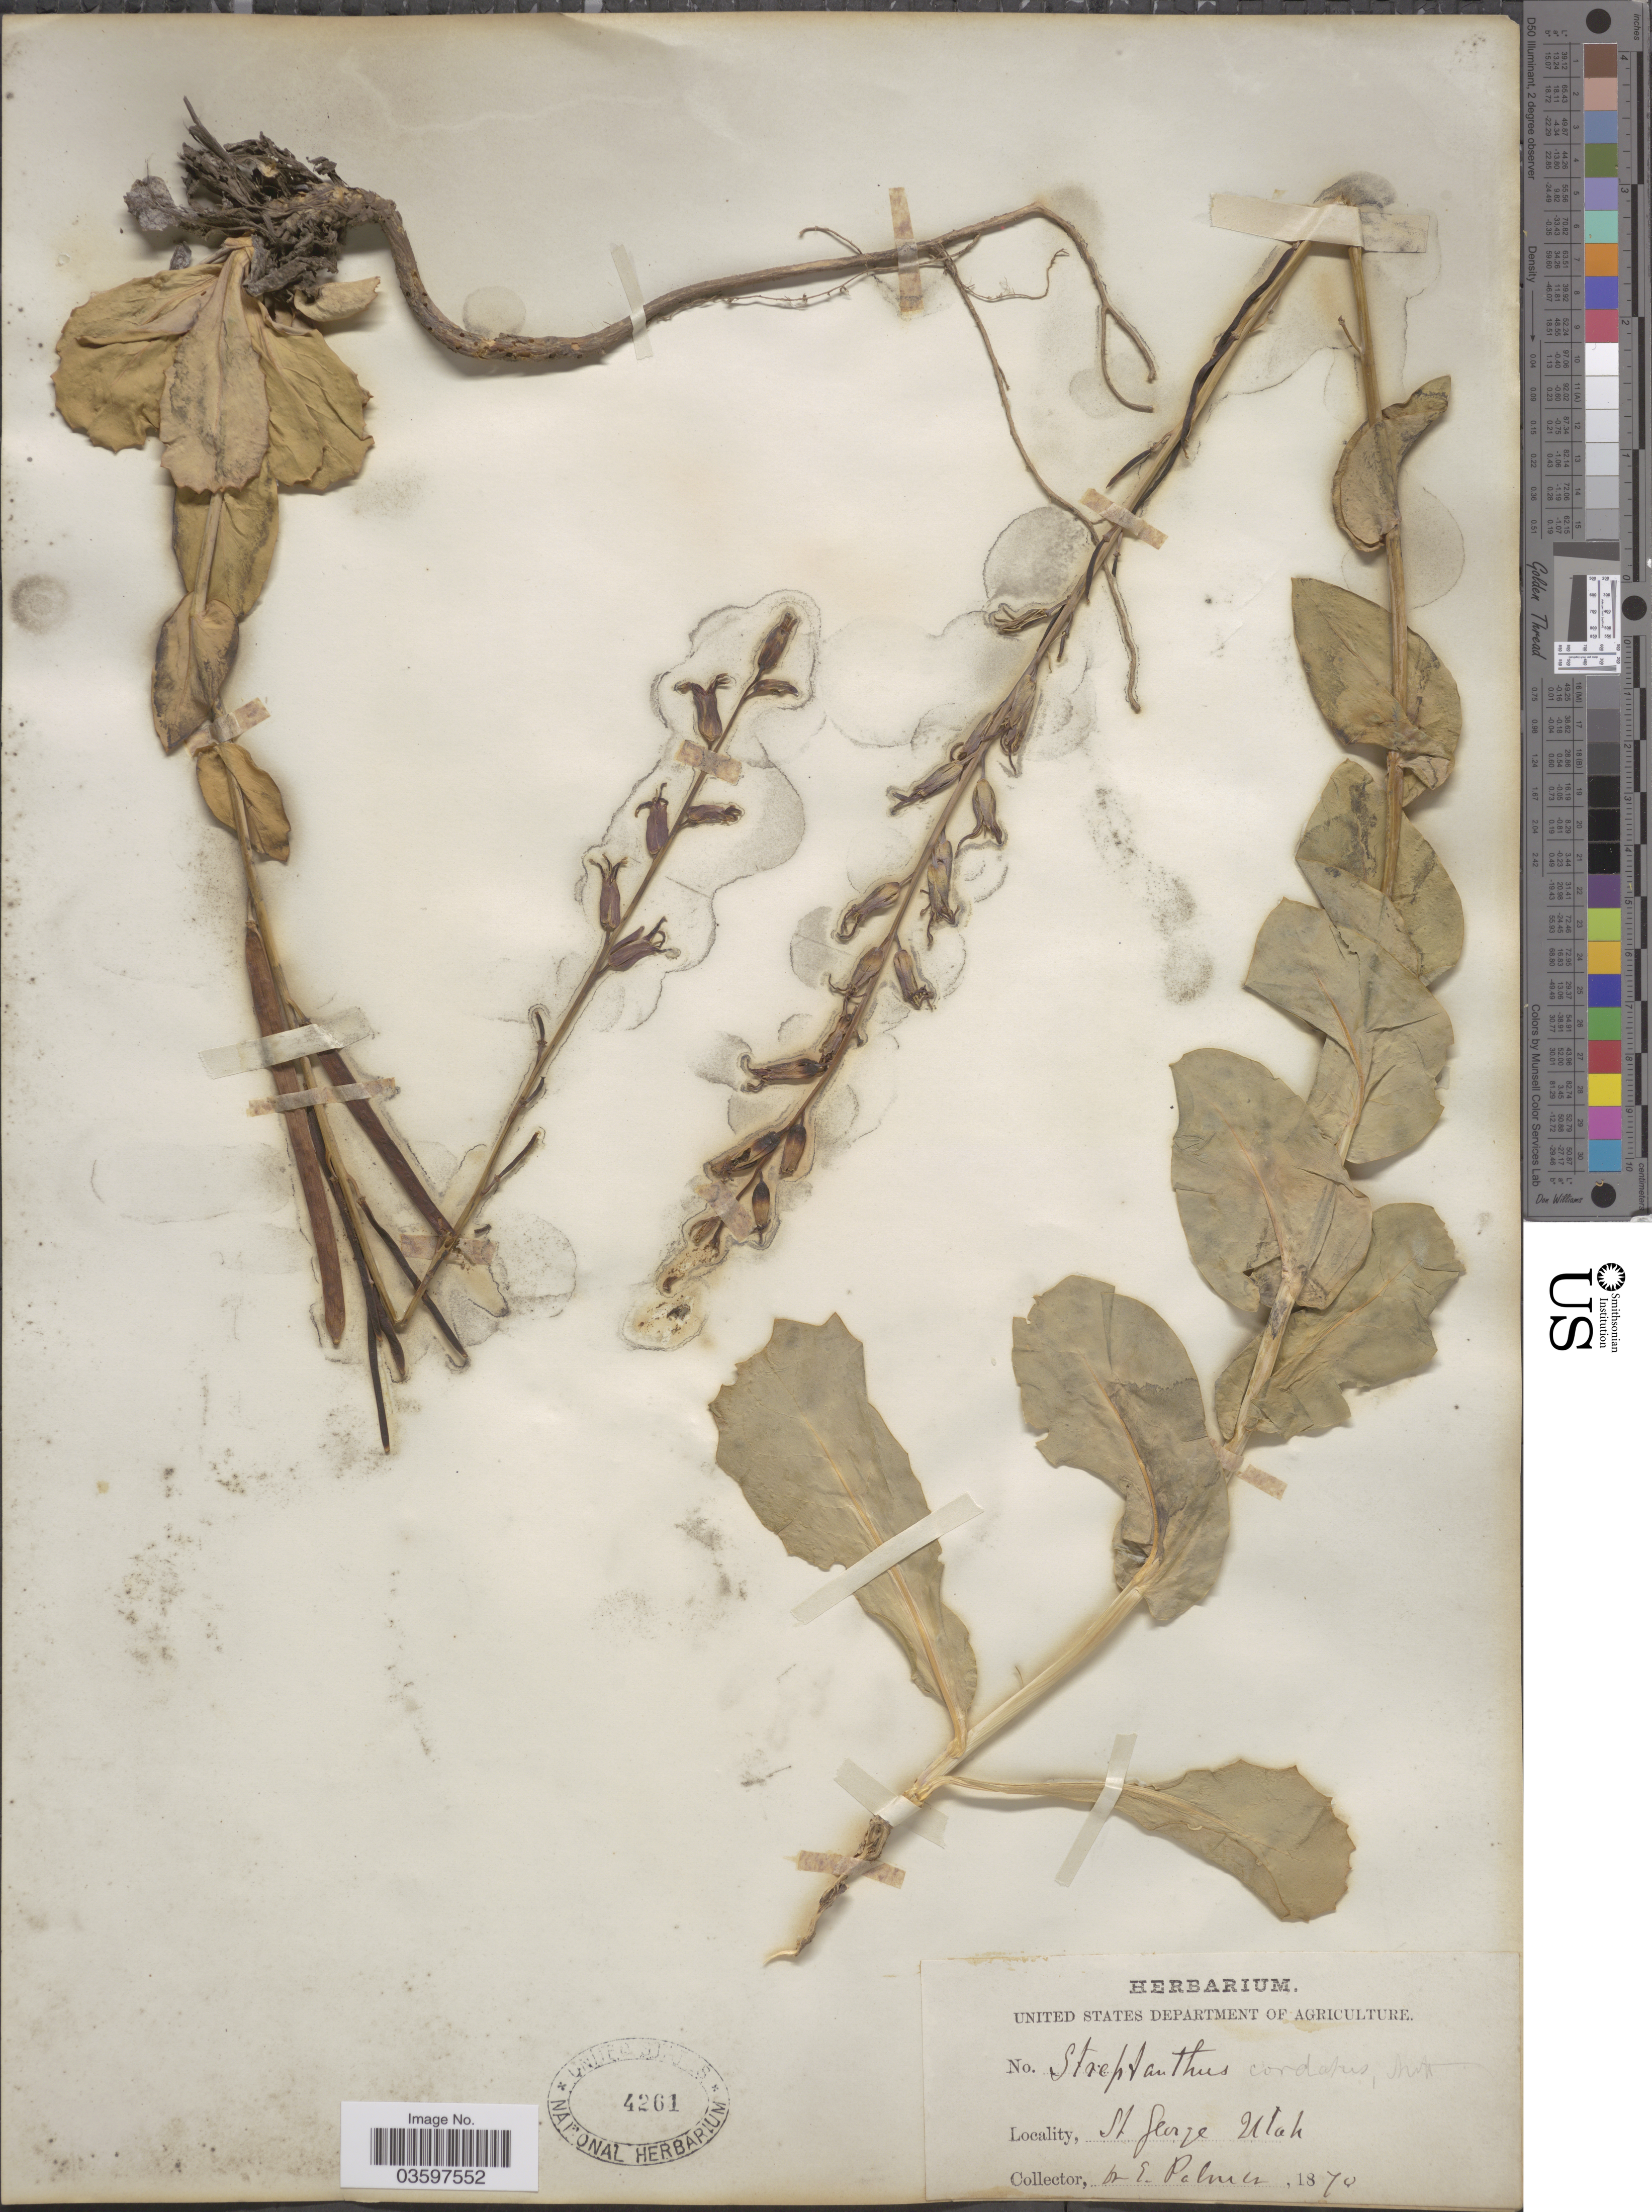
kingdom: Plantae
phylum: Tracheophyta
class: Magnoliopsida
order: Brassicales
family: Brassicaceae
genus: Streptanthus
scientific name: Streptanthus cordatus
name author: Nutt. ex Torr. & A. Gray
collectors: E. Palmer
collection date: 1870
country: United States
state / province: Utah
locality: St. George.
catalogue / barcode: US 4261